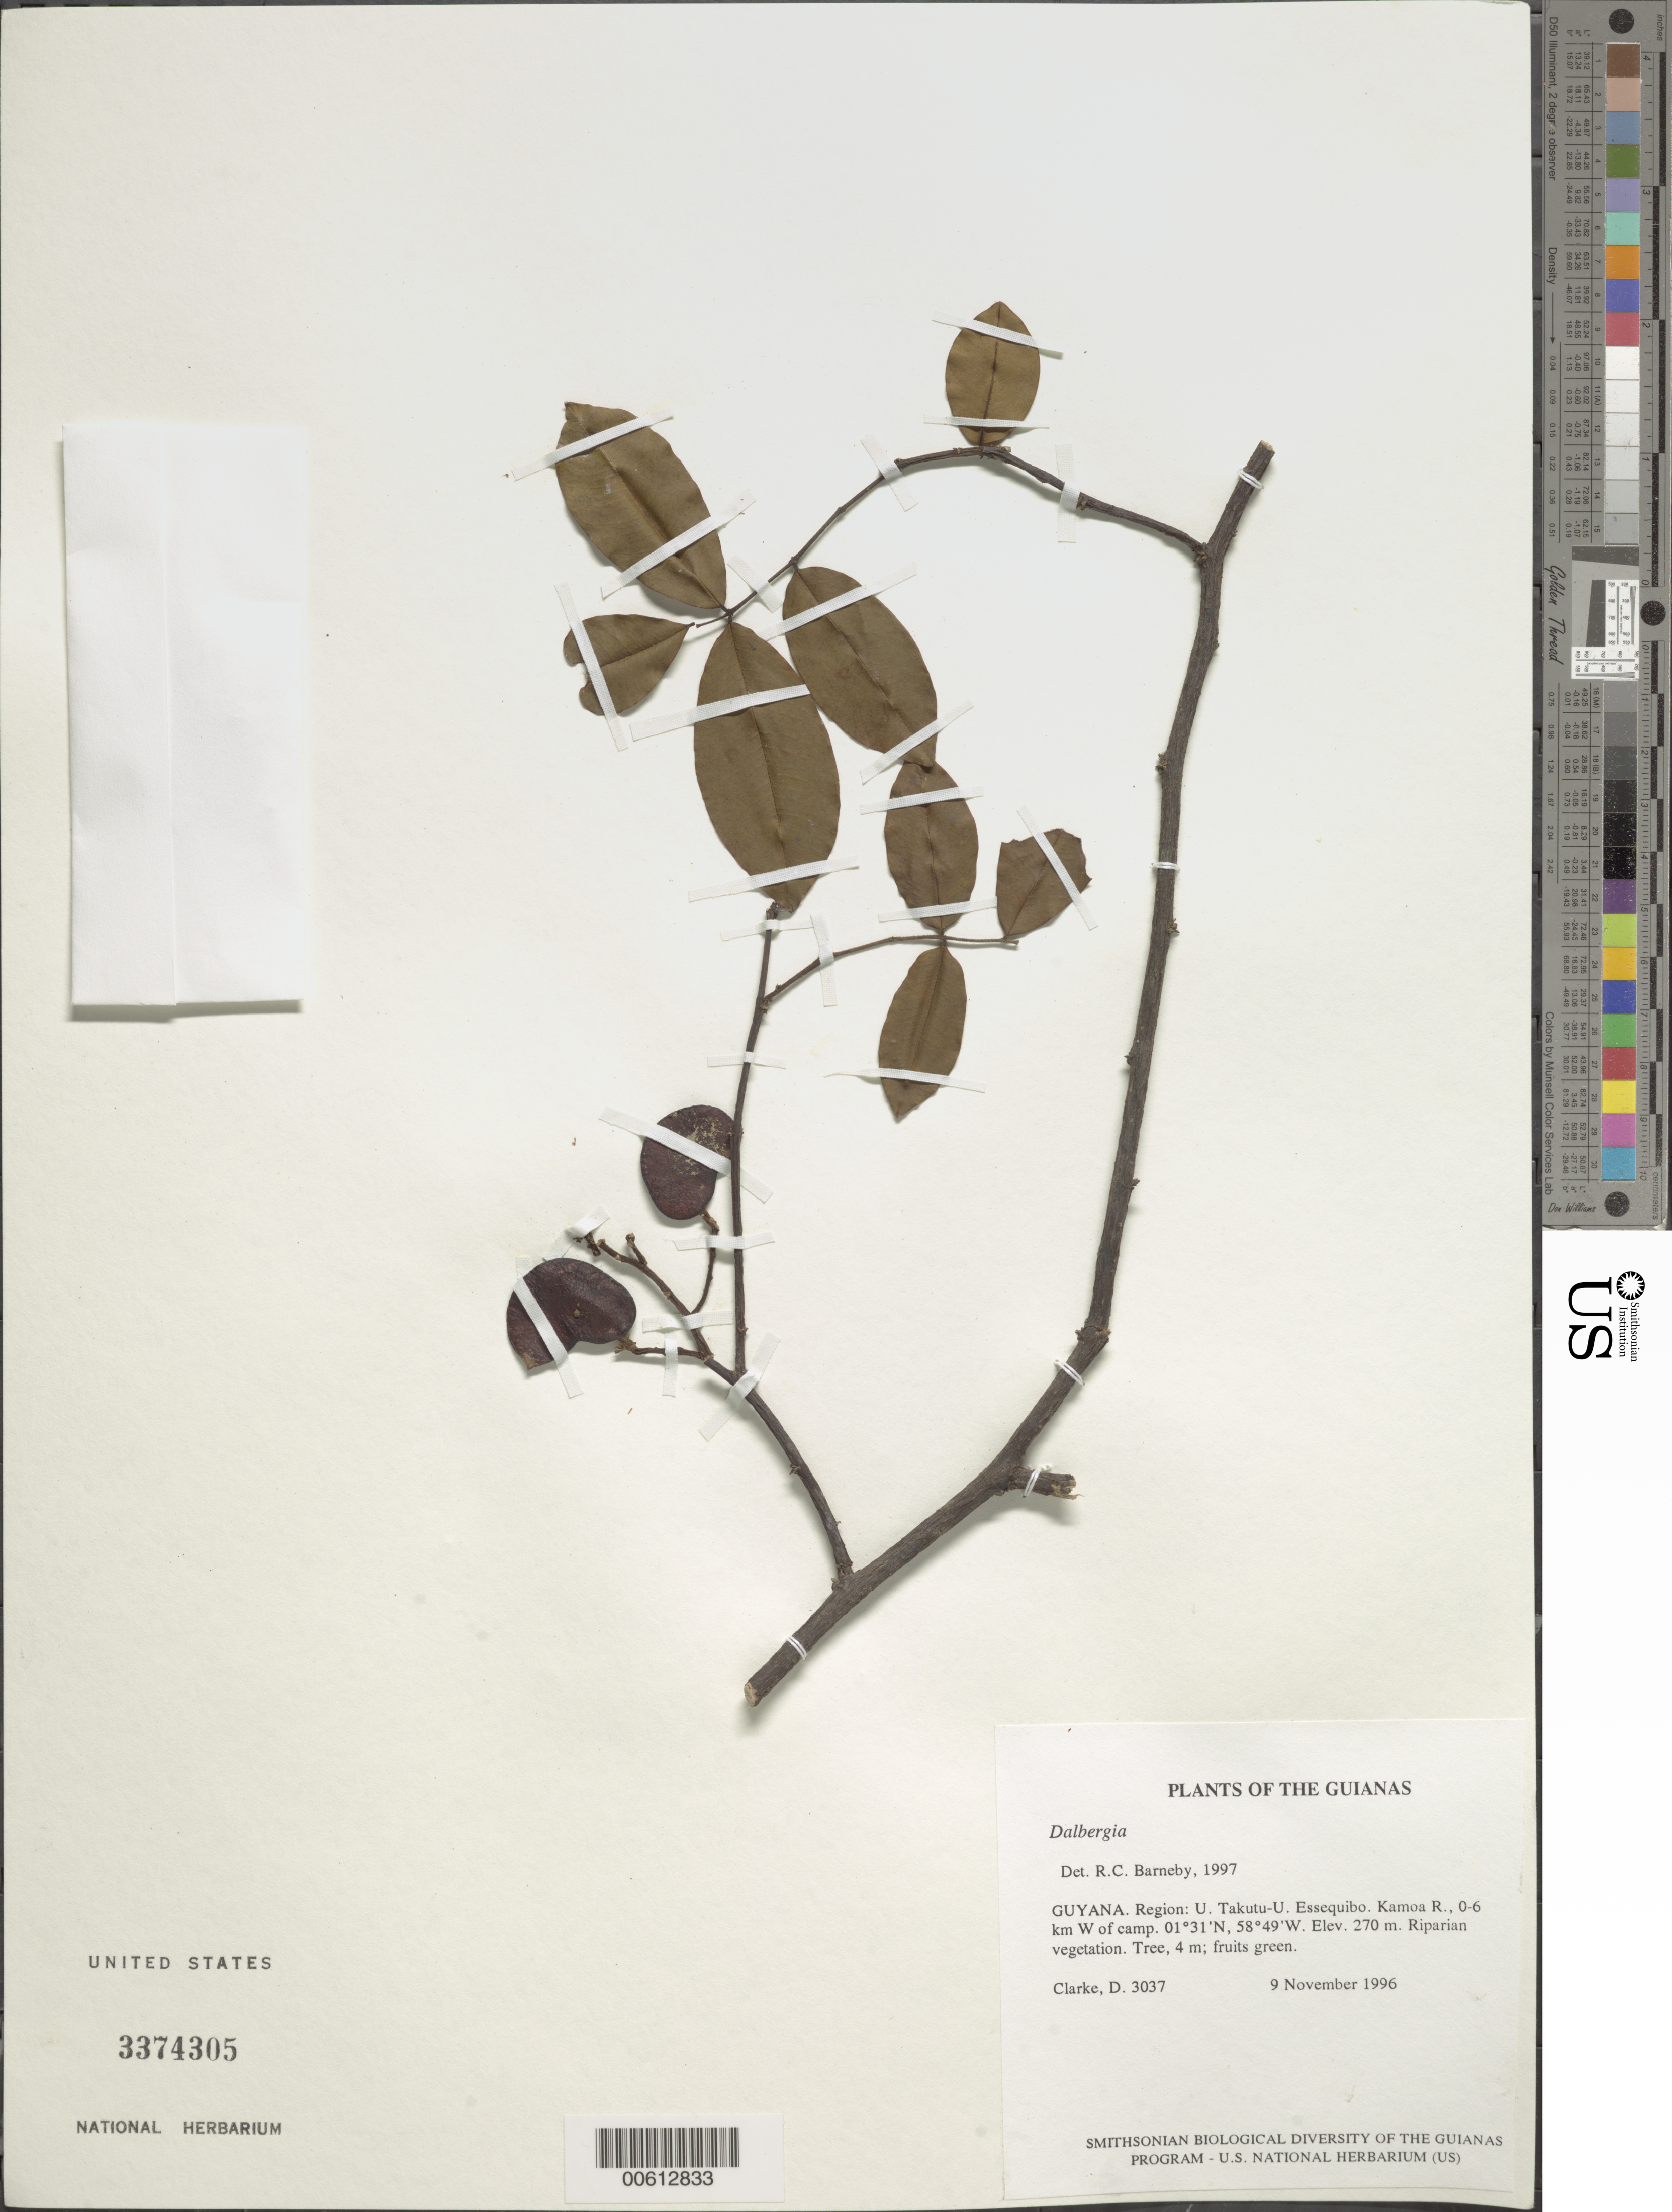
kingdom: Plantae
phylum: Tracheophyta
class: Magnoliopsida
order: Fabales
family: Fabaceae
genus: Dalbergia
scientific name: Dalbergia sp.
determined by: Barneby, Rupert C., (NY)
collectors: H. D. Clarke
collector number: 3037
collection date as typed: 9 November 1996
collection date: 1996-11-09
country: Guyana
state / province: U. Takutu-U. Essequibo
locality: Kamoa R., 0-6 km W of camp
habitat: Riparian vegetation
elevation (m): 270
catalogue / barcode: US 3374305